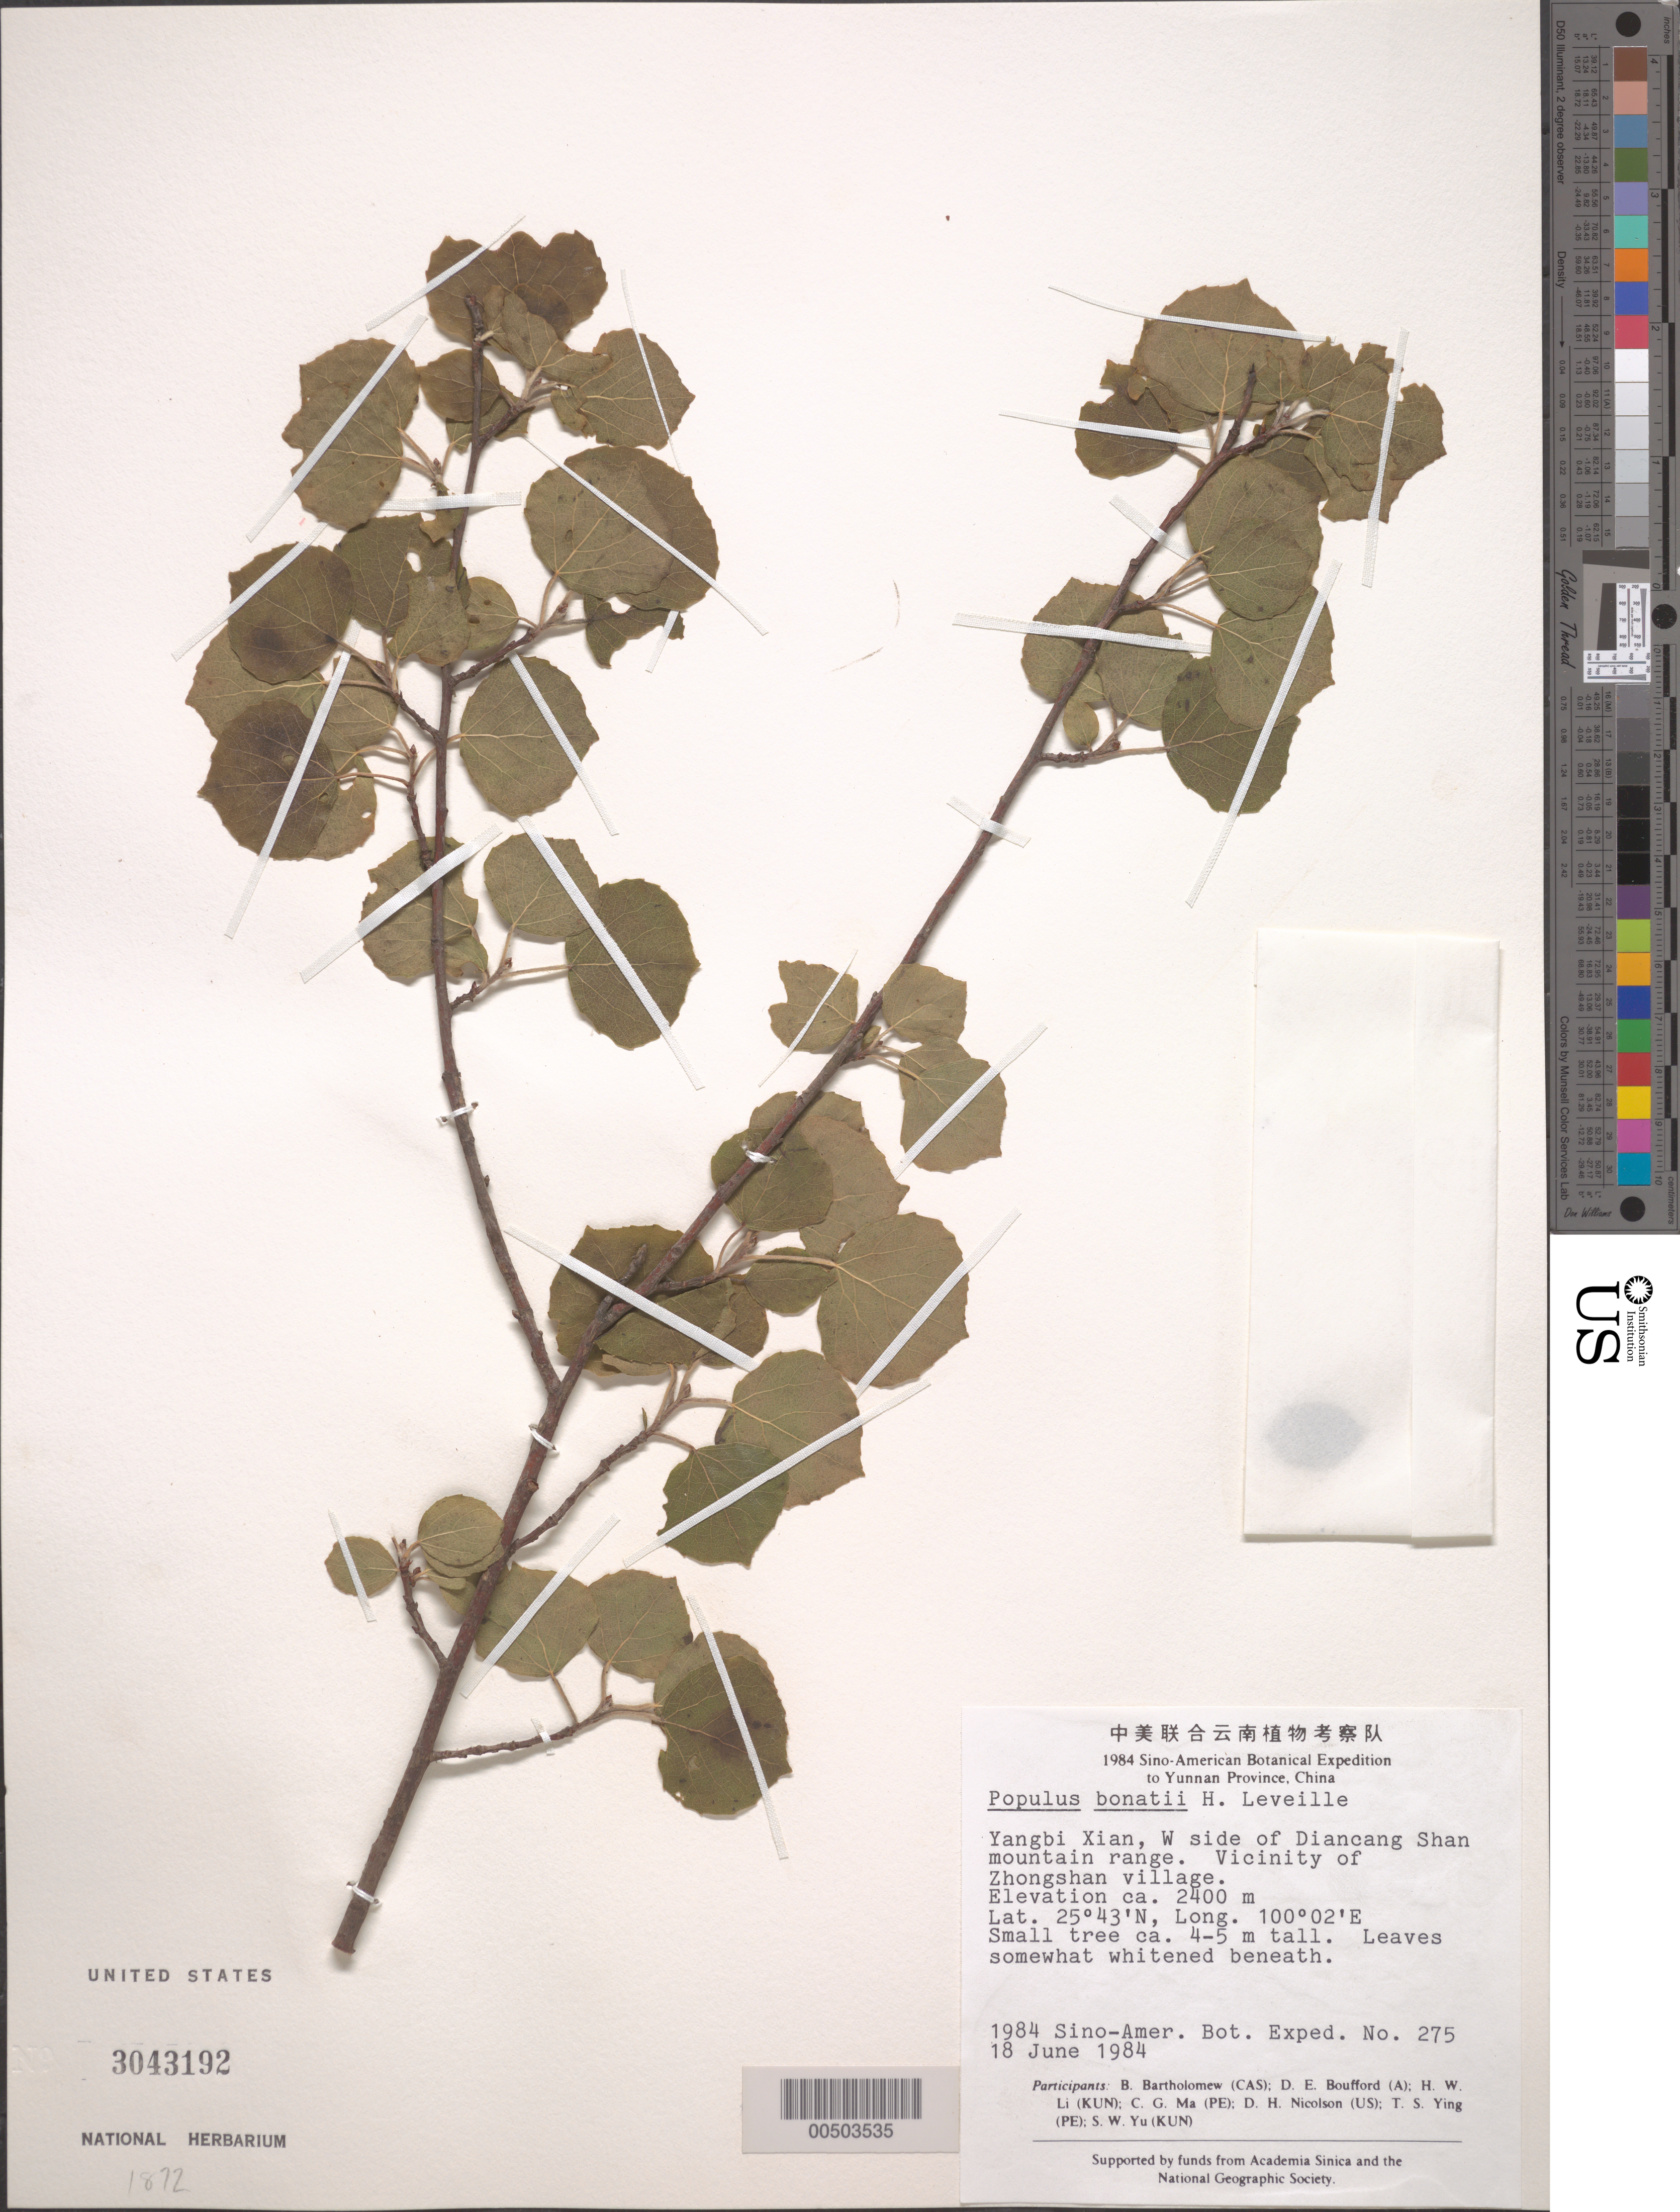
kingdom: Plantae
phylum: Tracheophyta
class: Magnoliopsida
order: Malpighiales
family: Salicaceae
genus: Populus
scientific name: Populus bonatii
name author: H. Lév.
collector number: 275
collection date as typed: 18 Jun 1984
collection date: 1984-06-18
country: China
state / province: Yunnan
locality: W side of Diancang Shan mountain range. Vicinity of Zhongshan village, Yangbi District (Yangbi Xian)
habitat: Small tree ca. 4-5 m tall. Leaves somewhat whitened beneath.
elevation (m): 2400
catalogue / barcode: US 3043192